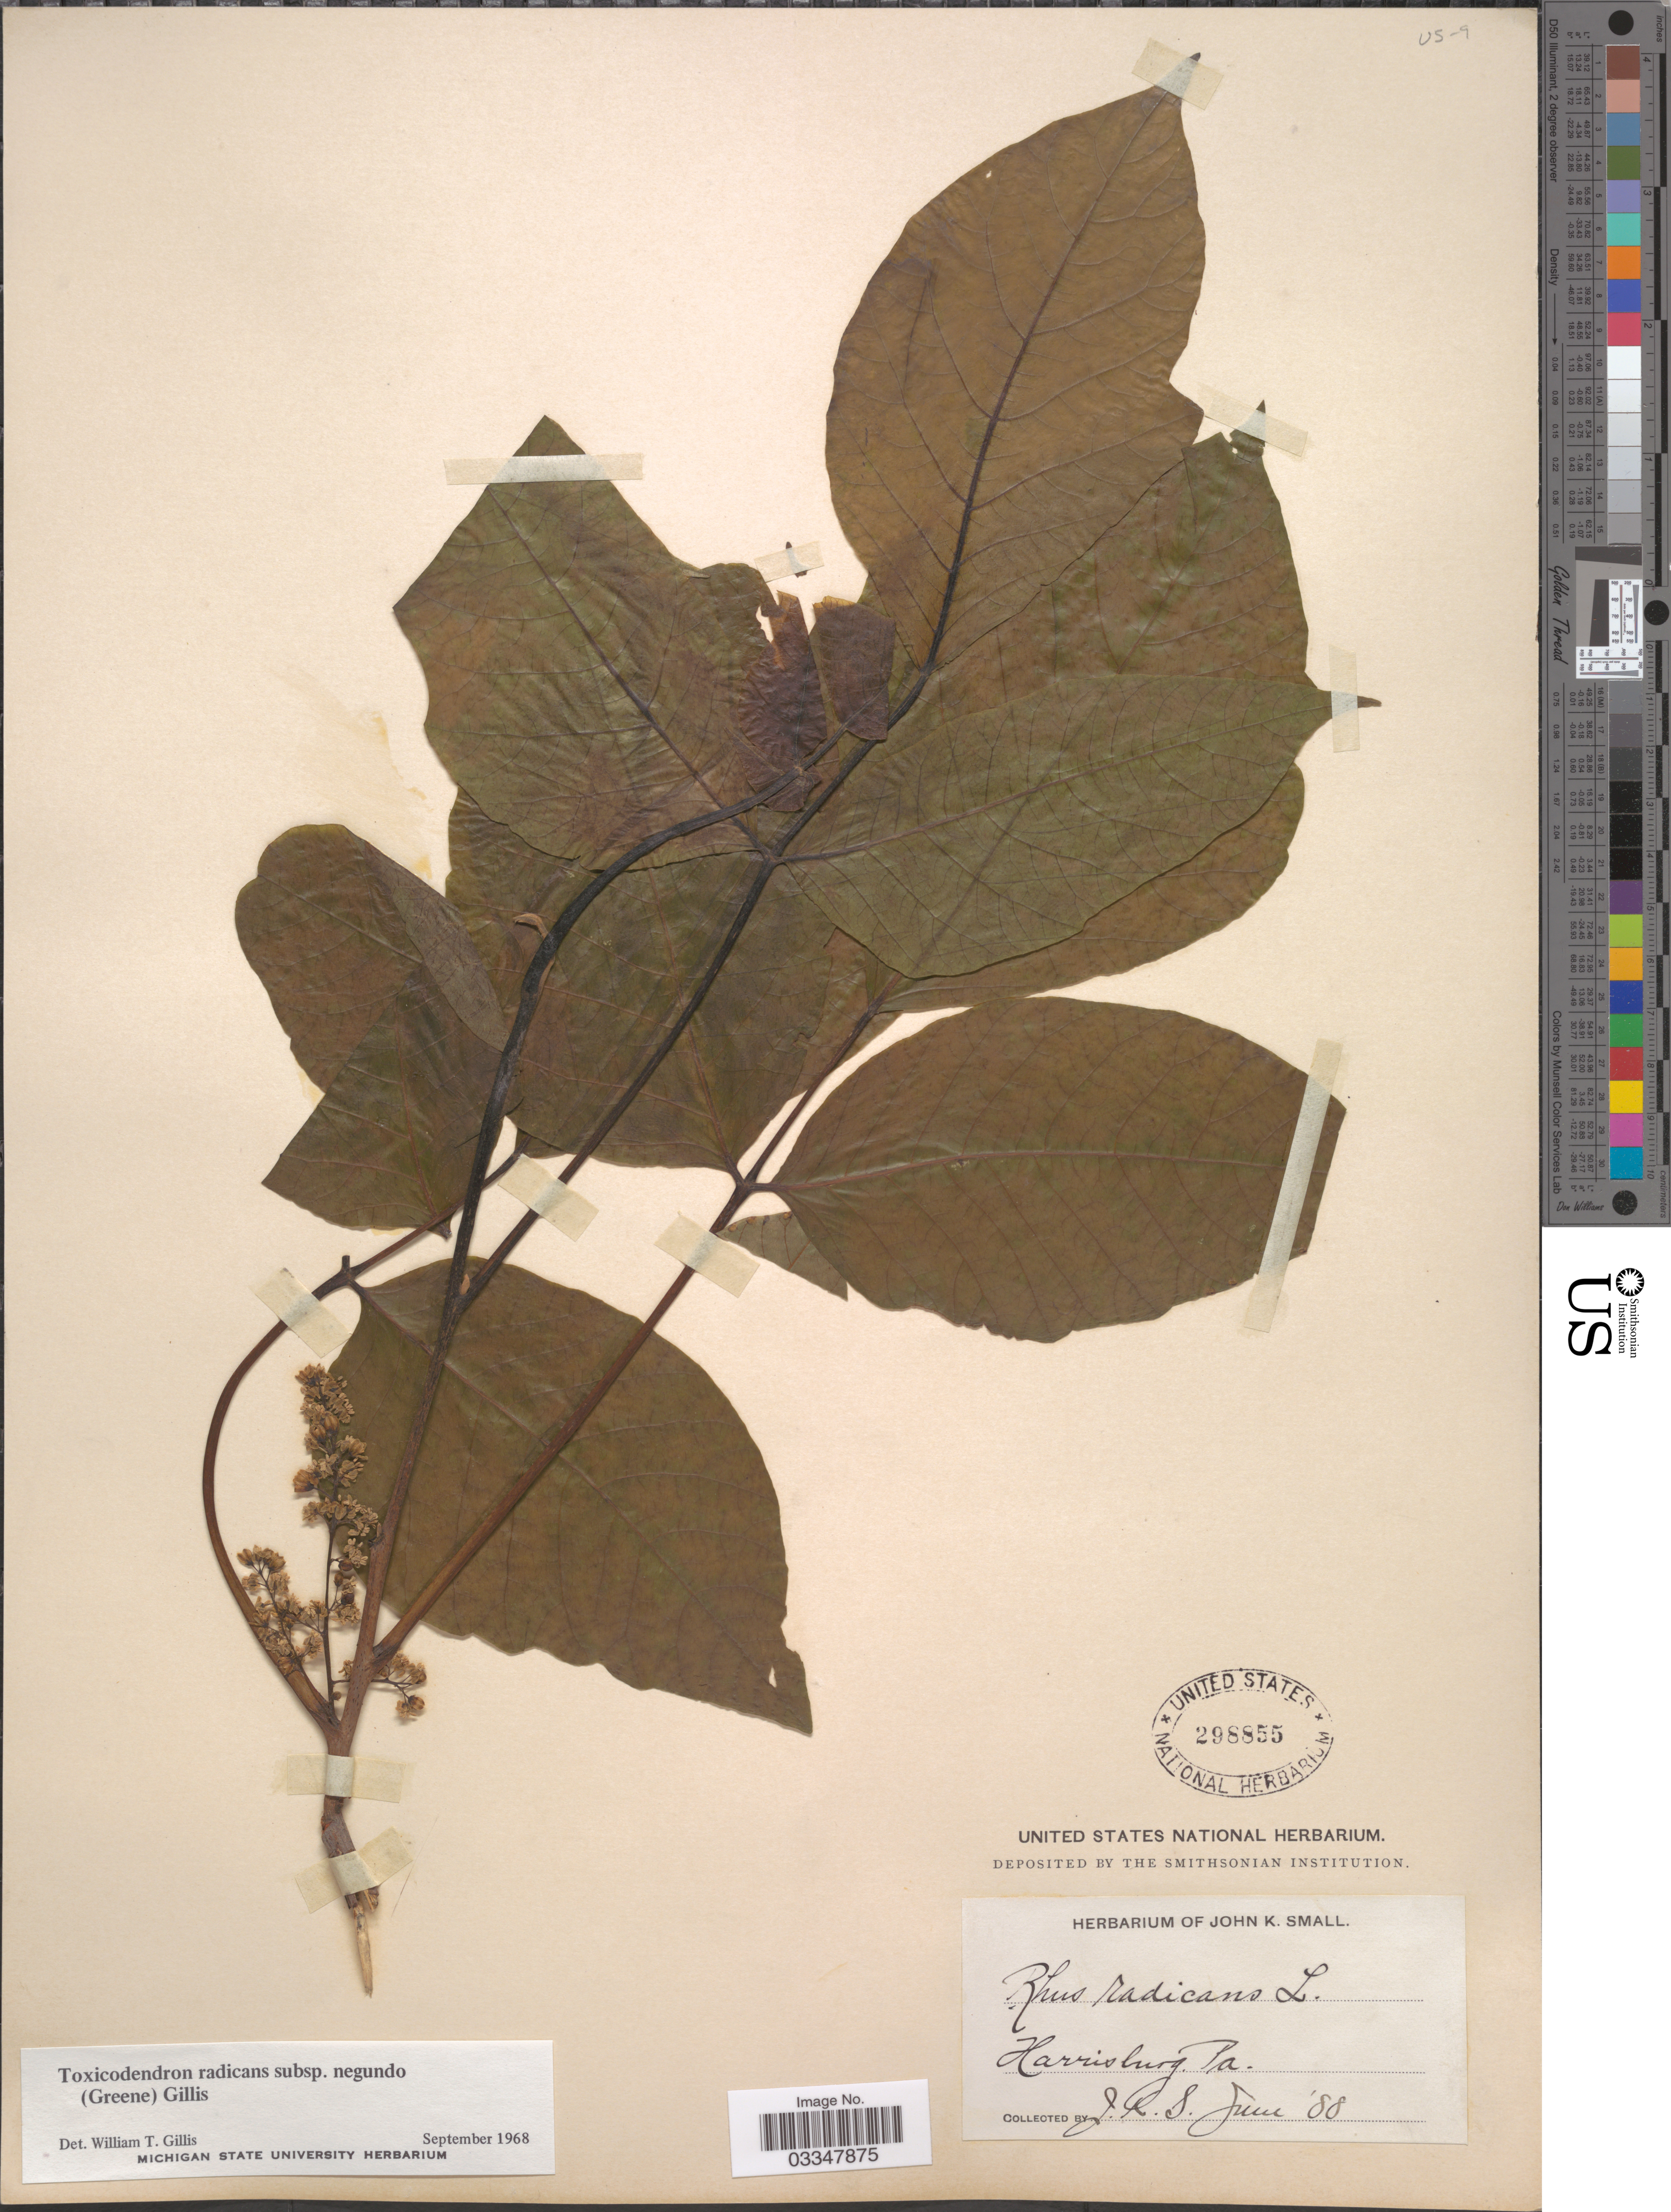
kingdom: Plantae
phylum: Tracheophyta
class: Magnoliopsida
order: Sapindales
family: Anacardiaceae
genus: Toxicodendron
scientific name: Toxicodendron radicans subsp. negundo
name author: (Greene) Gillis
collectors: J. K. Small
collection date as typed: Transcribed d/m/y: /6/88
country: United States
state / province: Pennsylvania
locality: Harrisburg.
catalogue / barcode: US 298855